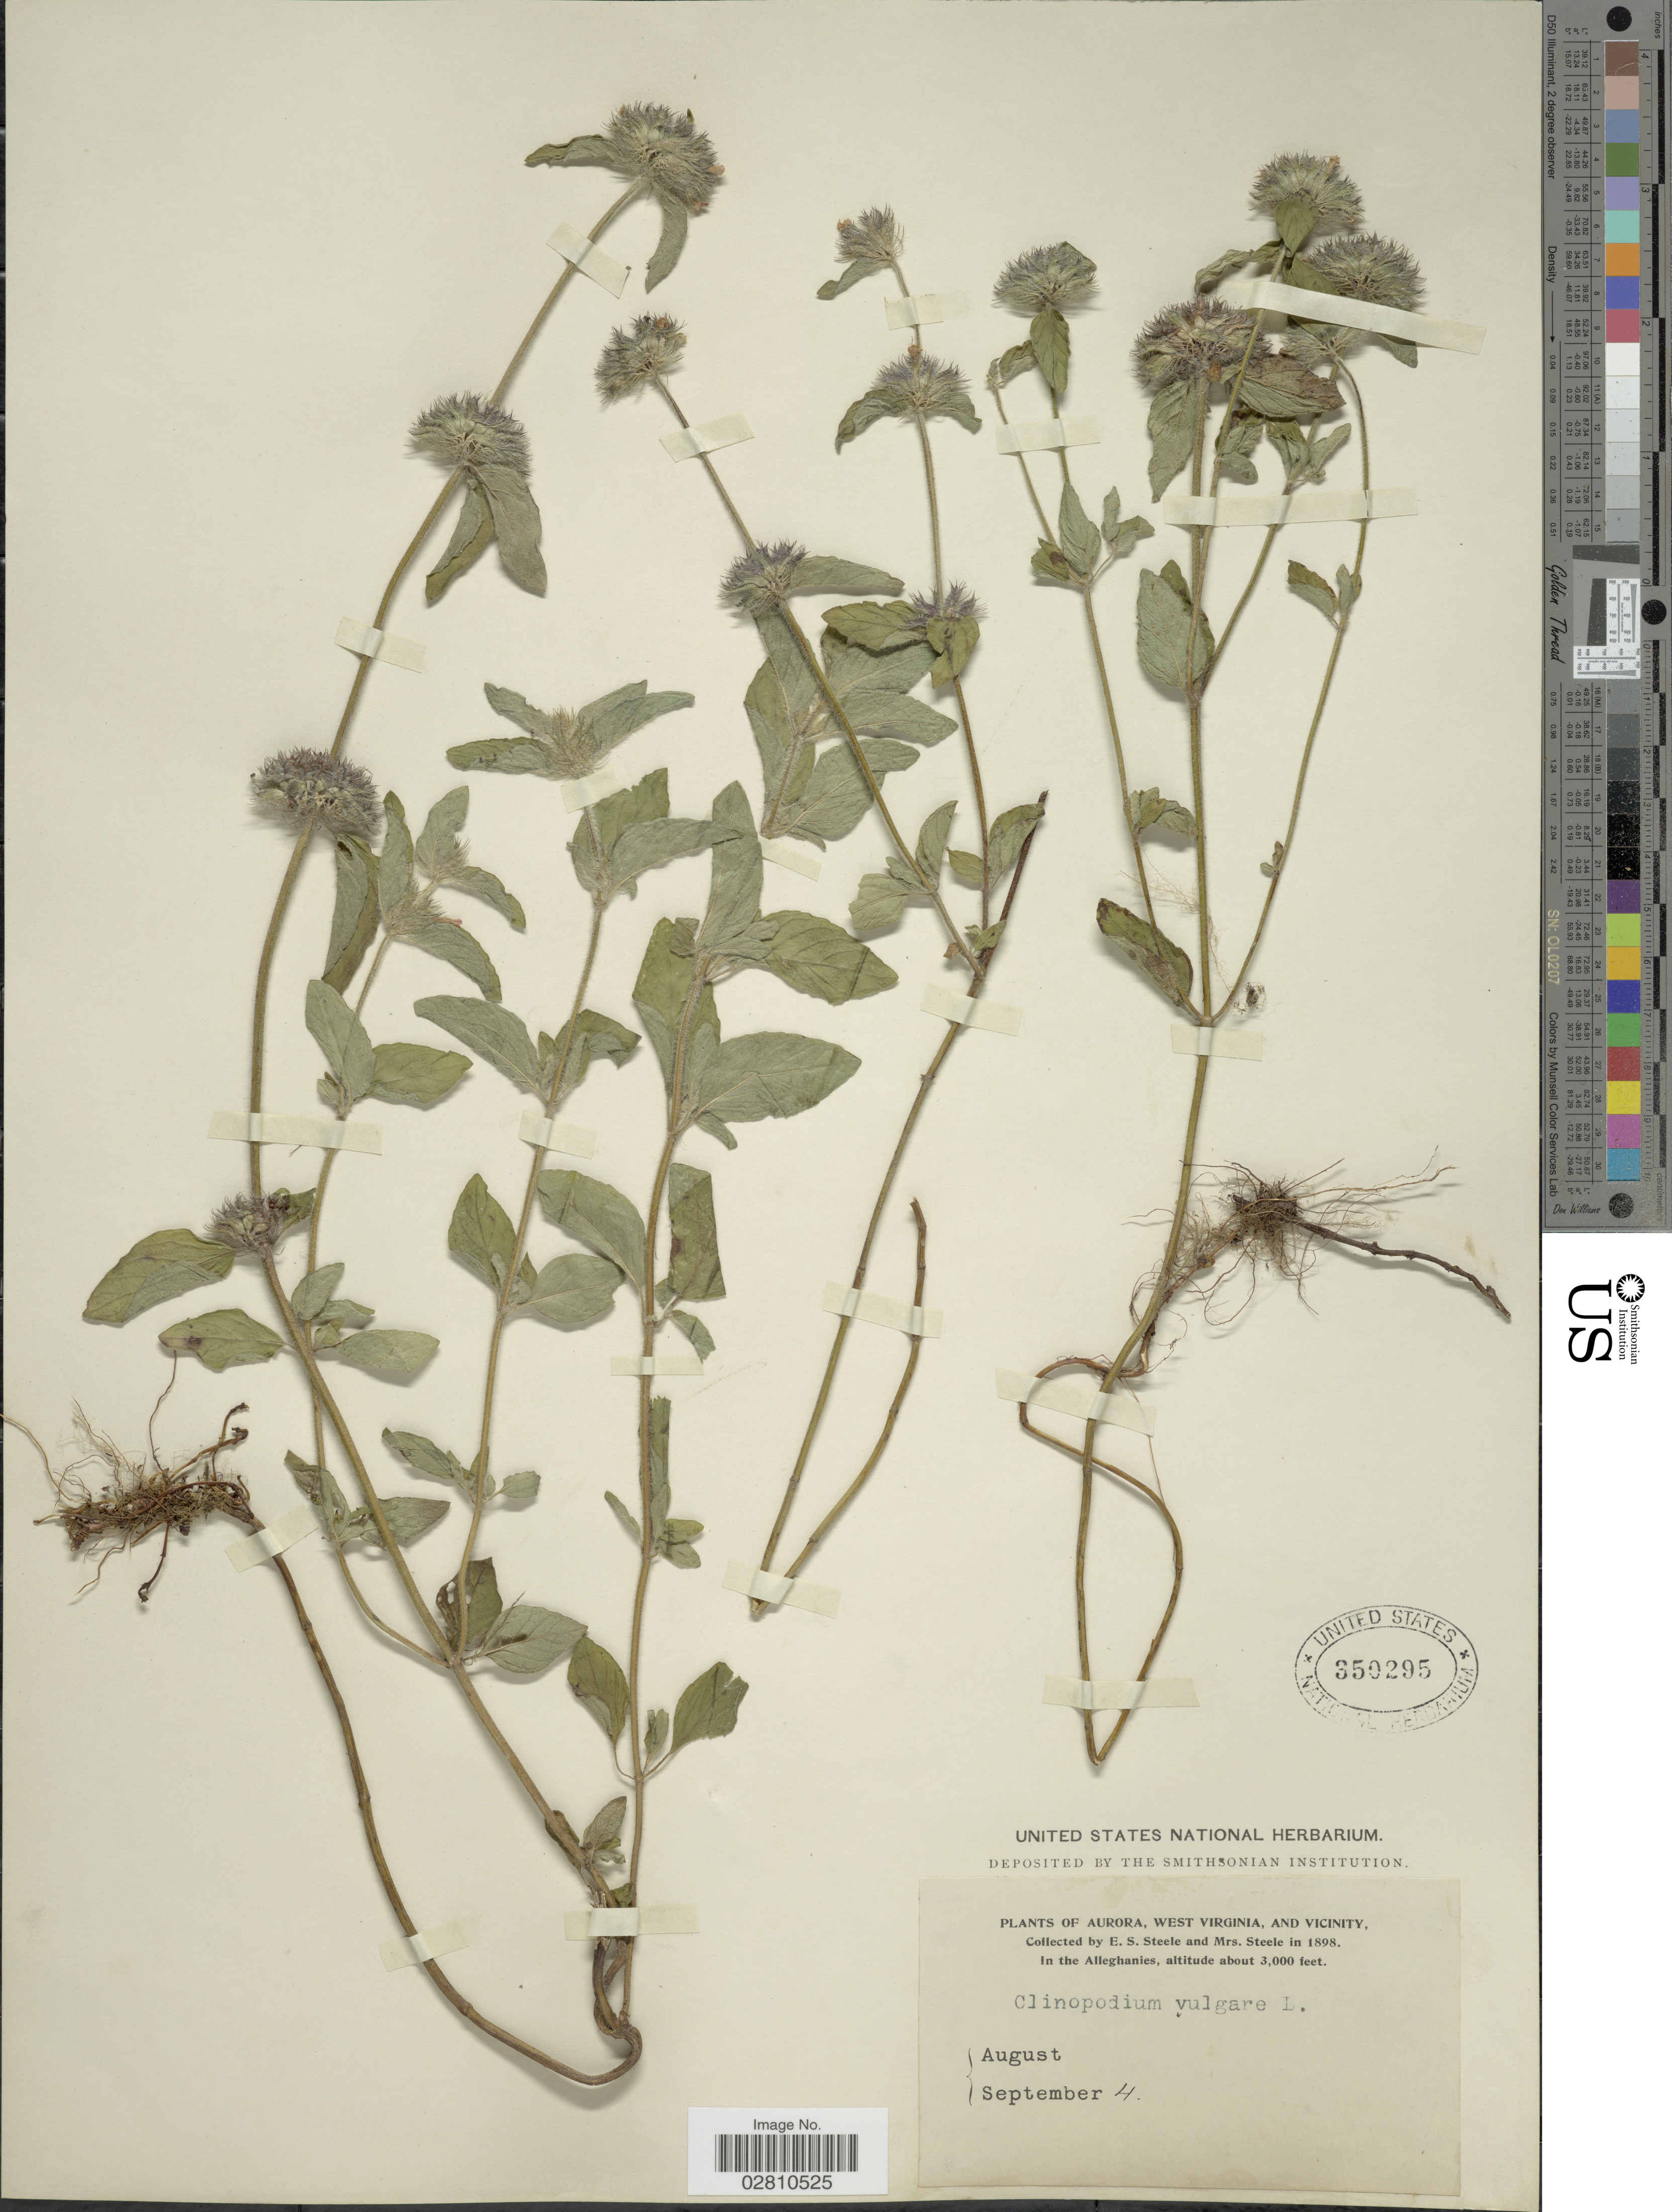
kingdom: Plantae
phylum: Tracheophyta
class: Magnoliopsida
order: Lamiales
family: Lamiaceae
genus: Clinopodium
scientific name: Clinopodium vulgare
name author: L.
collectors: E. Steele & Mrs. E. S. Steele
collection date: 1898-09-04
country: United States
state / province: West Virginia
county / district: Preston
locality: Aurora, West Virginia, and Vicinity, Alleghanies.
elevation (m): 914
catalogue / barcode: US 350295